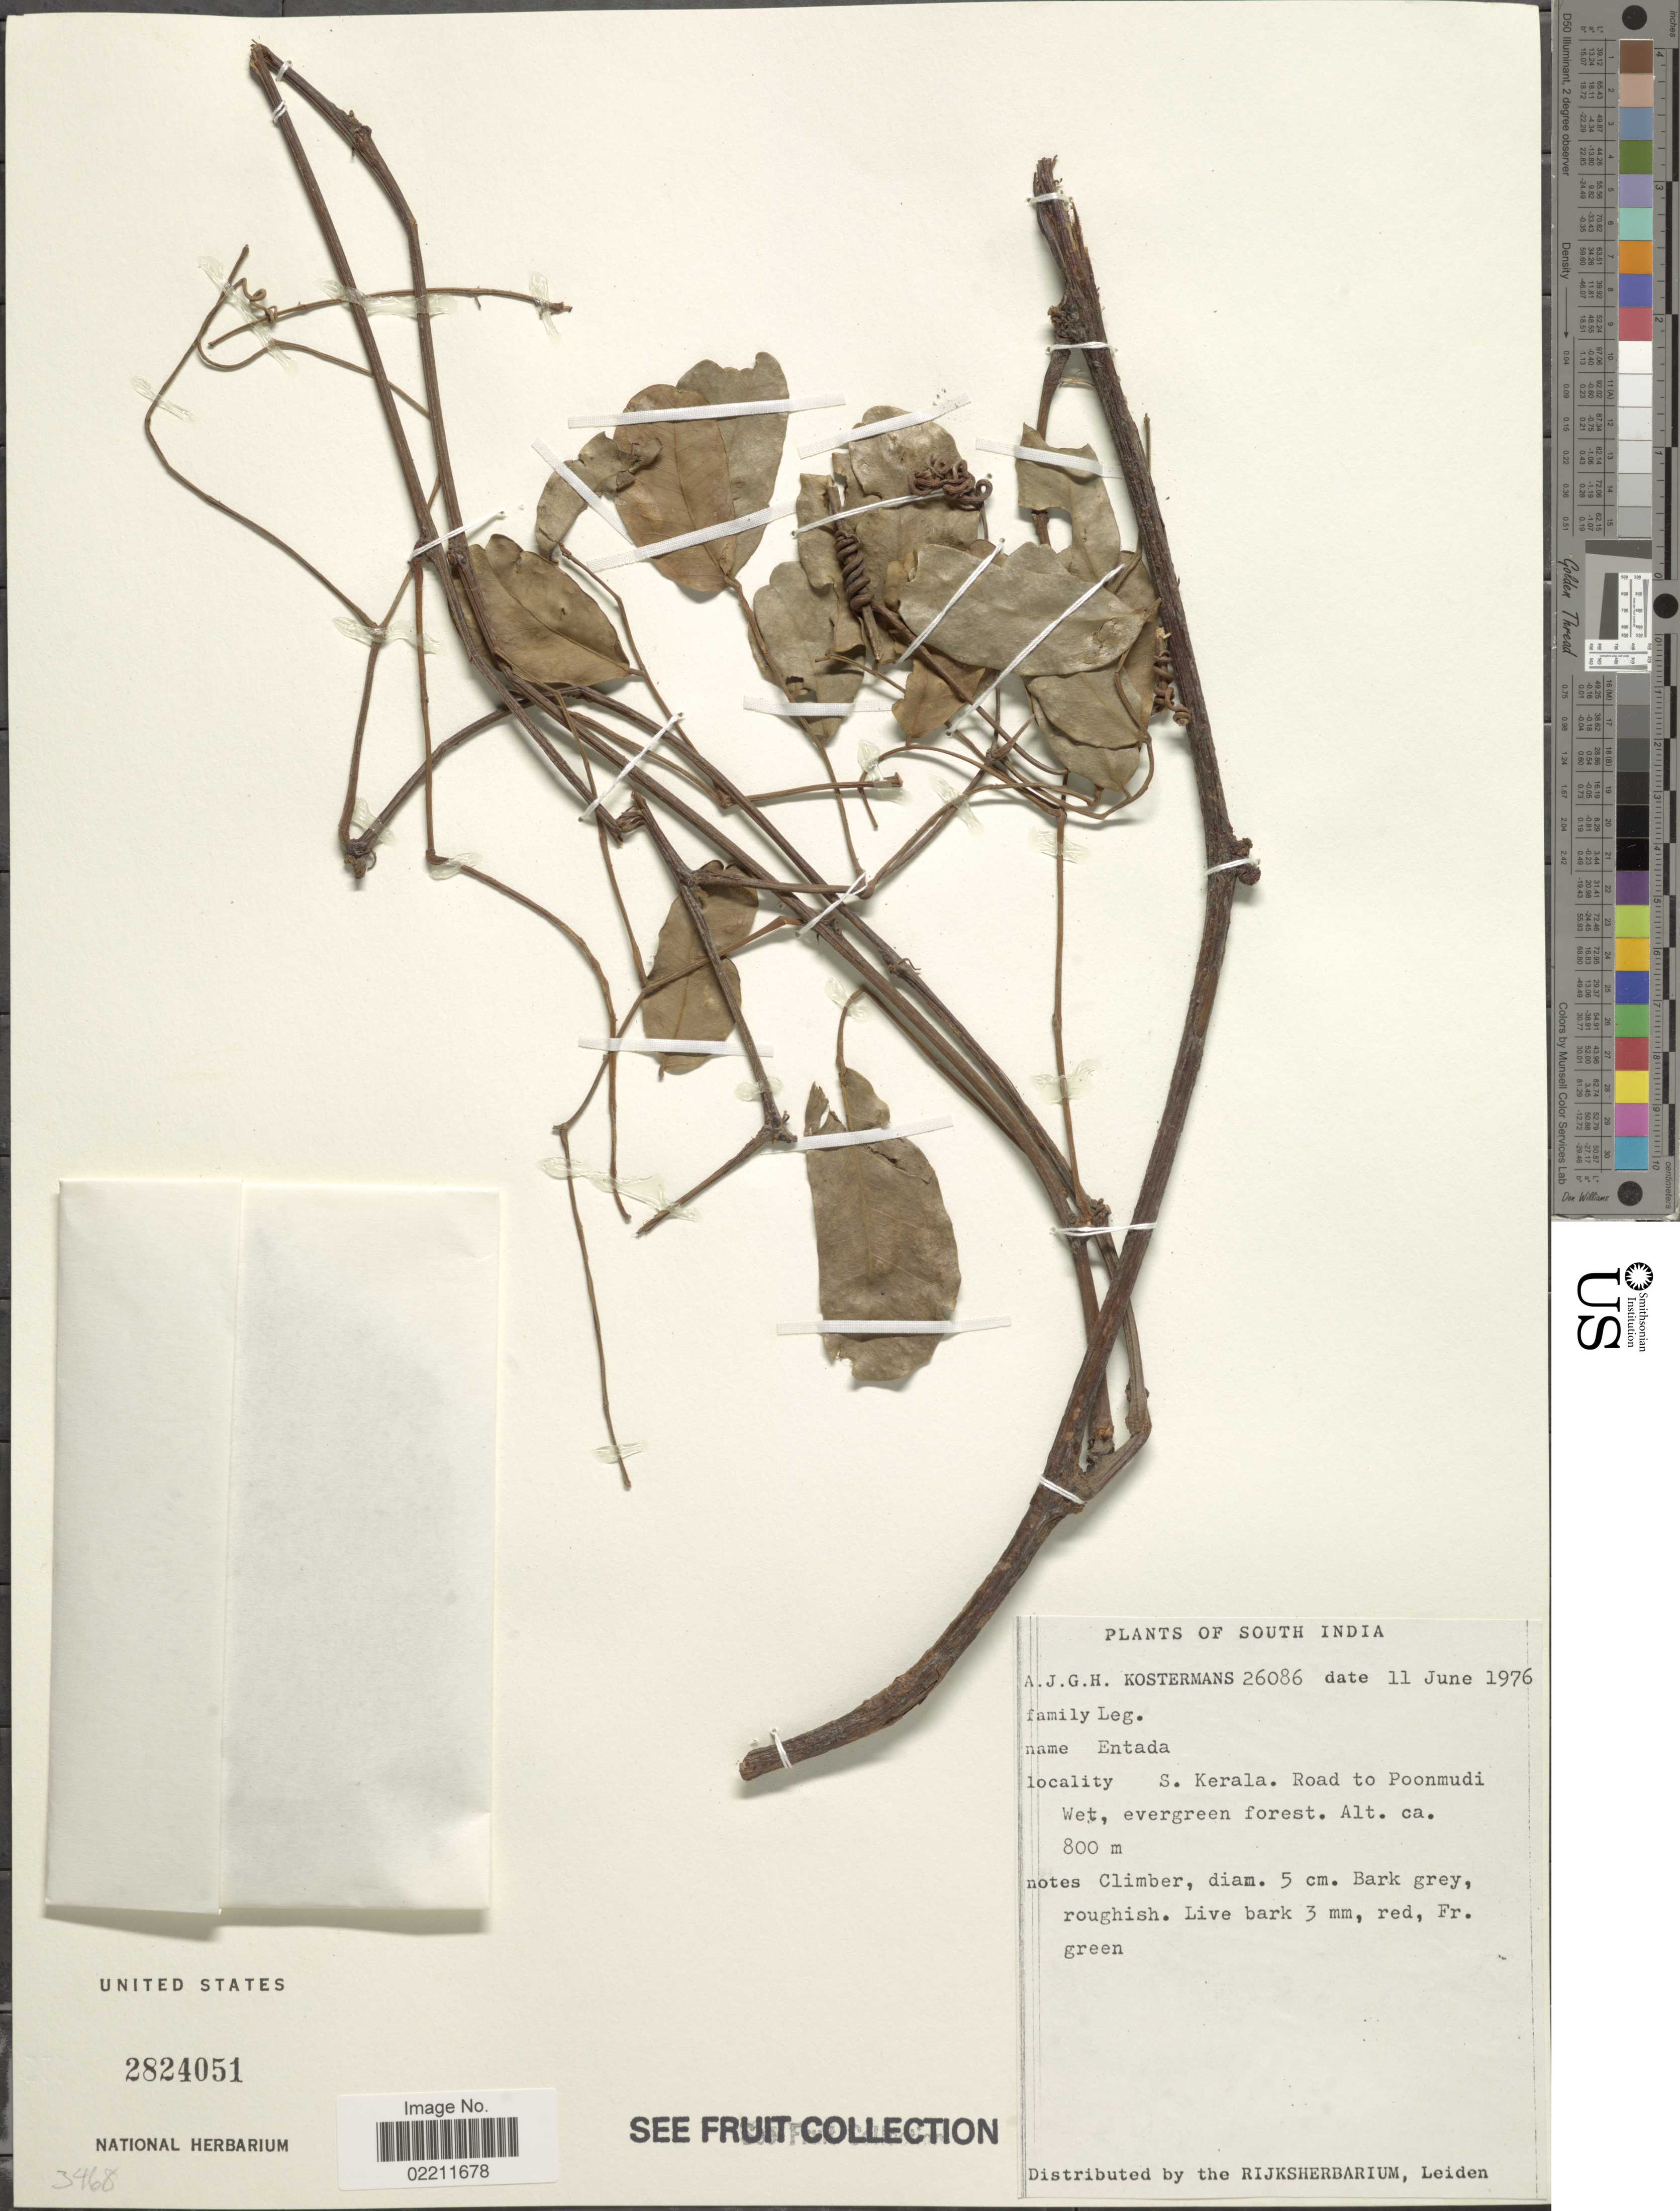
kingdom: Plantae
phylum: Tracheophyta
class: Magnoliopsida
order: Fabales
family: Fabaceae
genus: Entada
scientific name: Entada rheedei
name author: Spreng.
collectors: A. J. G. Kostermans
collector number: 26086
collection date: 1976-06-11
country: India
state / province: Kerala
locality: S. Kerala. Road to Poonmudi. South India.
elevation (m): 800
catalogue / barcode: US 2824051